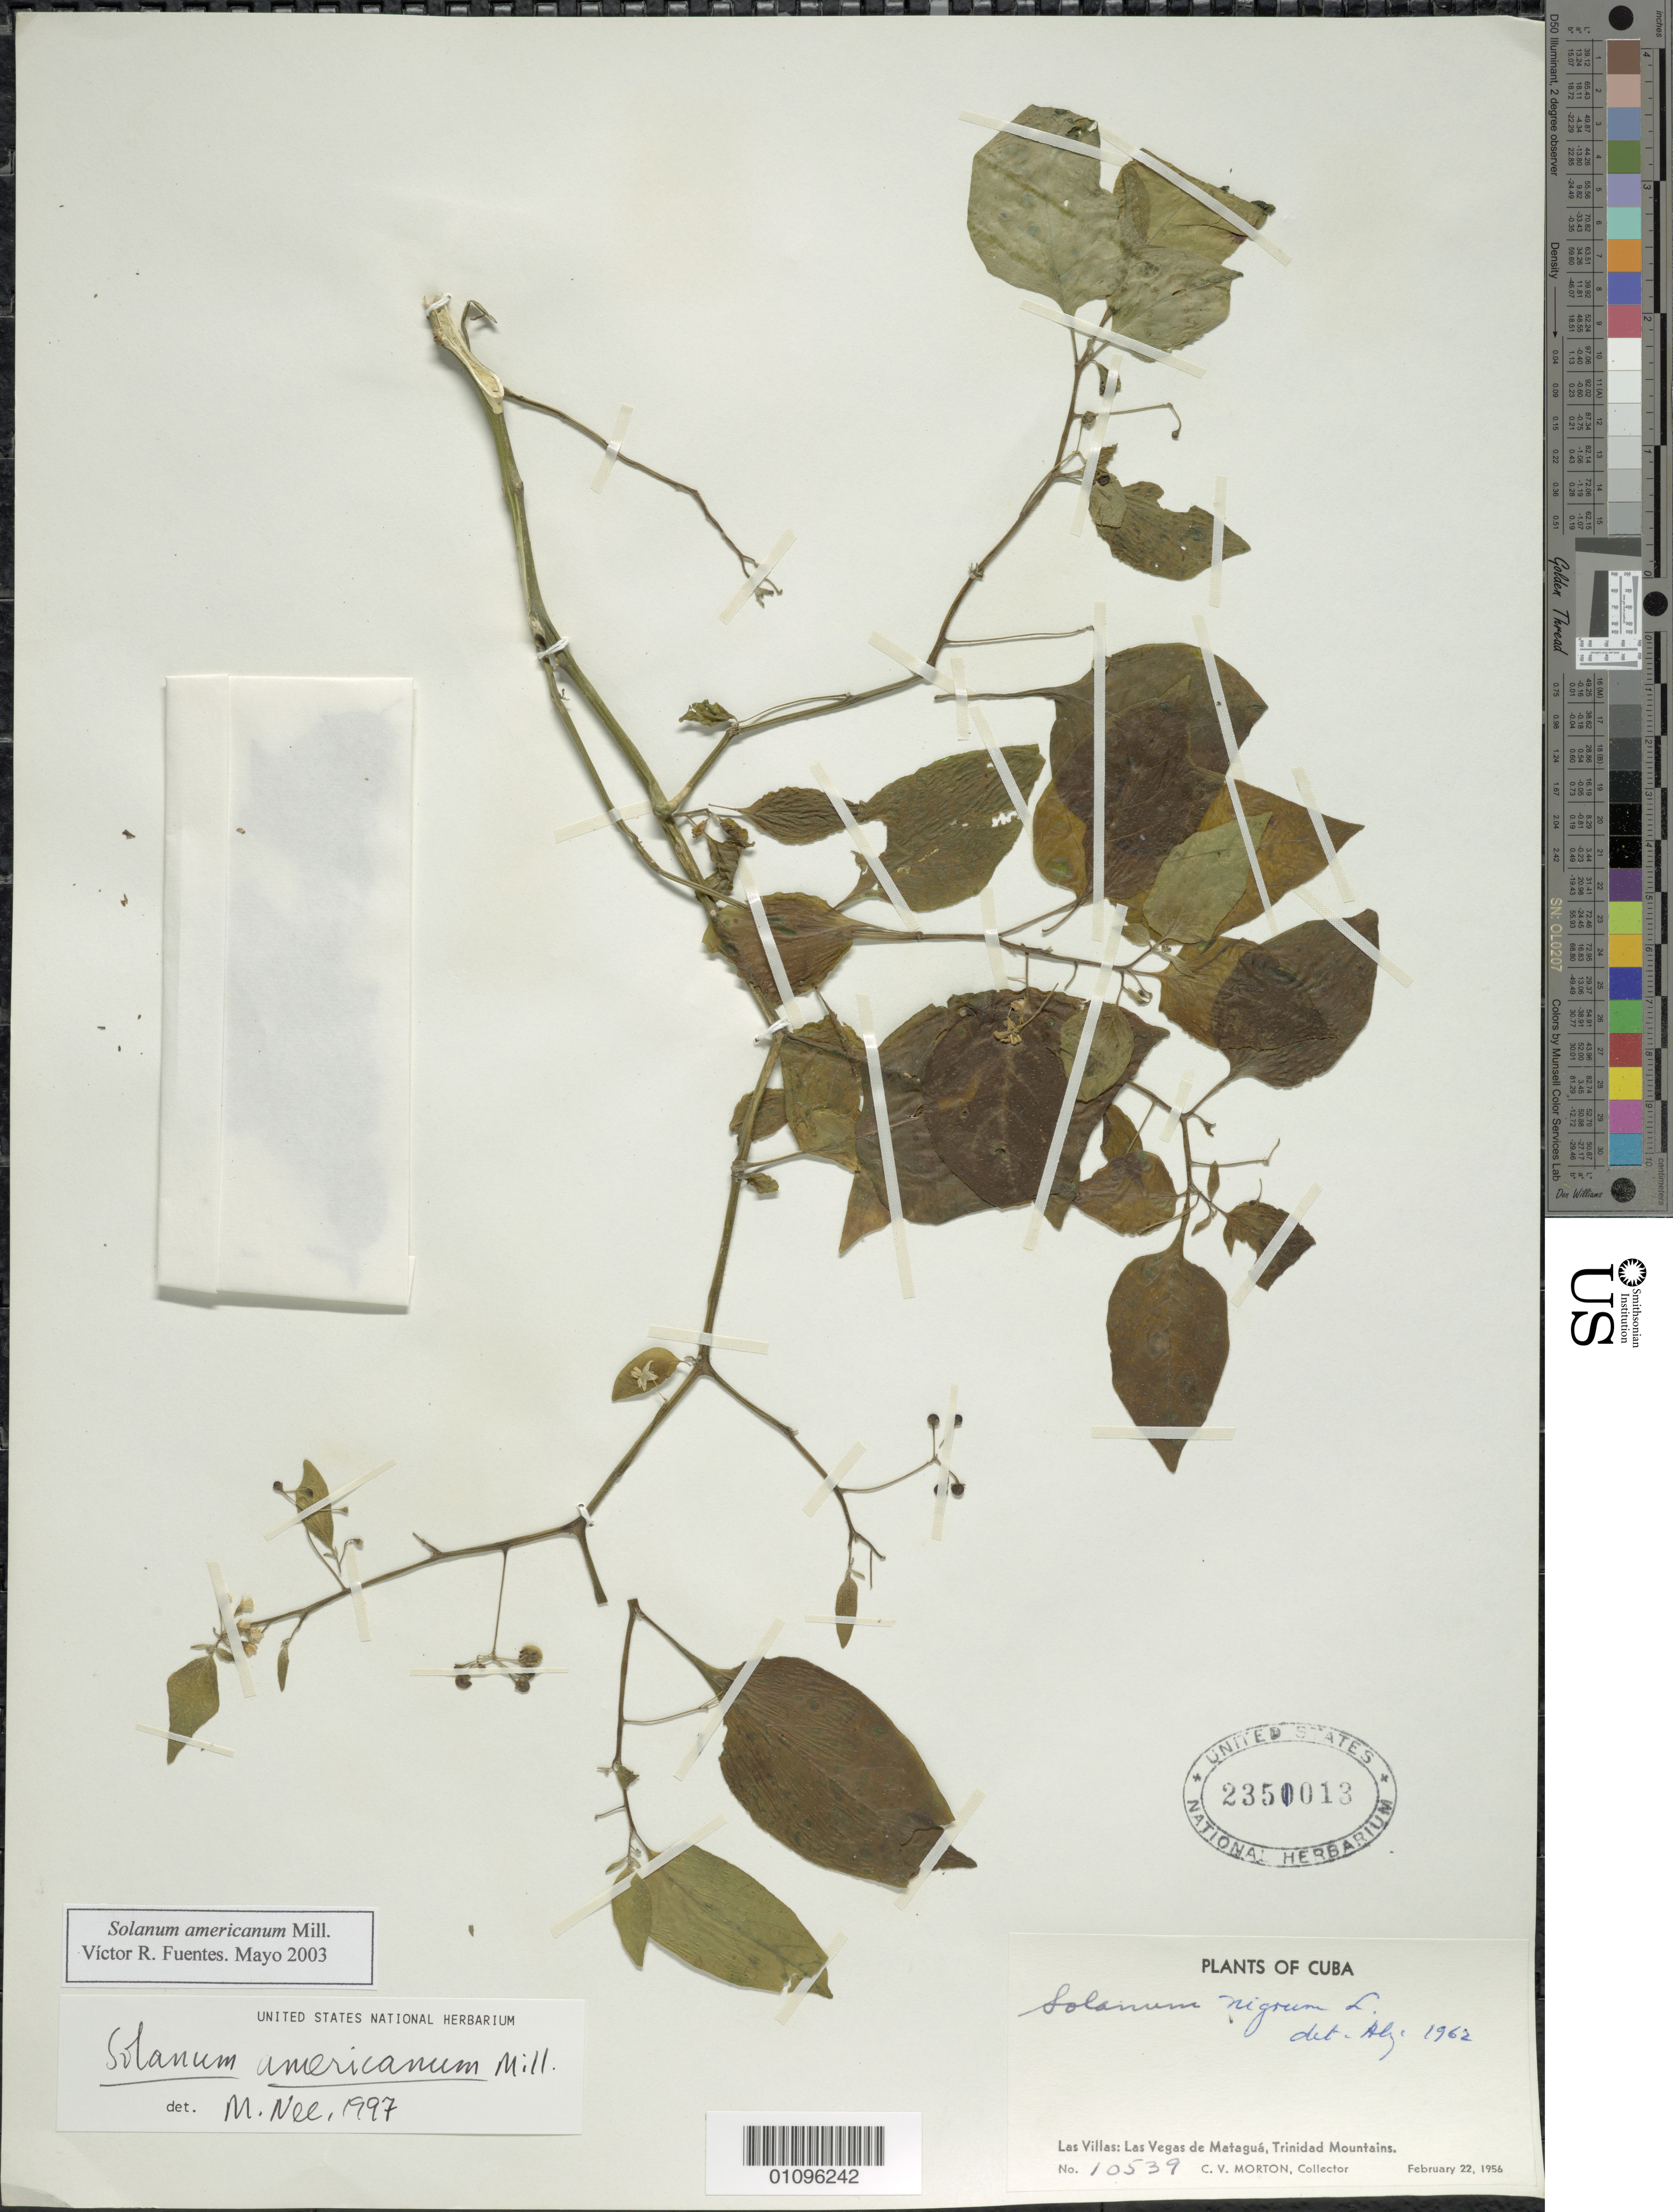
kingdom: Plantae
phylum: Tracheophyta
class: Magnoliopsida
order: Solanales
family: Solanaceae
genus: Solanum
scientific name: Solanum americanum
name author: Mill.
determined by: Fuentes, V. R.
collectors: C. V. Morton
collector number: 10539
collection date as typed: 22 Feb 1956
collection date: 1956-02-22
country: Cuba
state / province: Las Villas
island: Cuba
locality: Trinidad Mountains, Las Vegas de Mataguá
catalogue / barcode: US 2351013